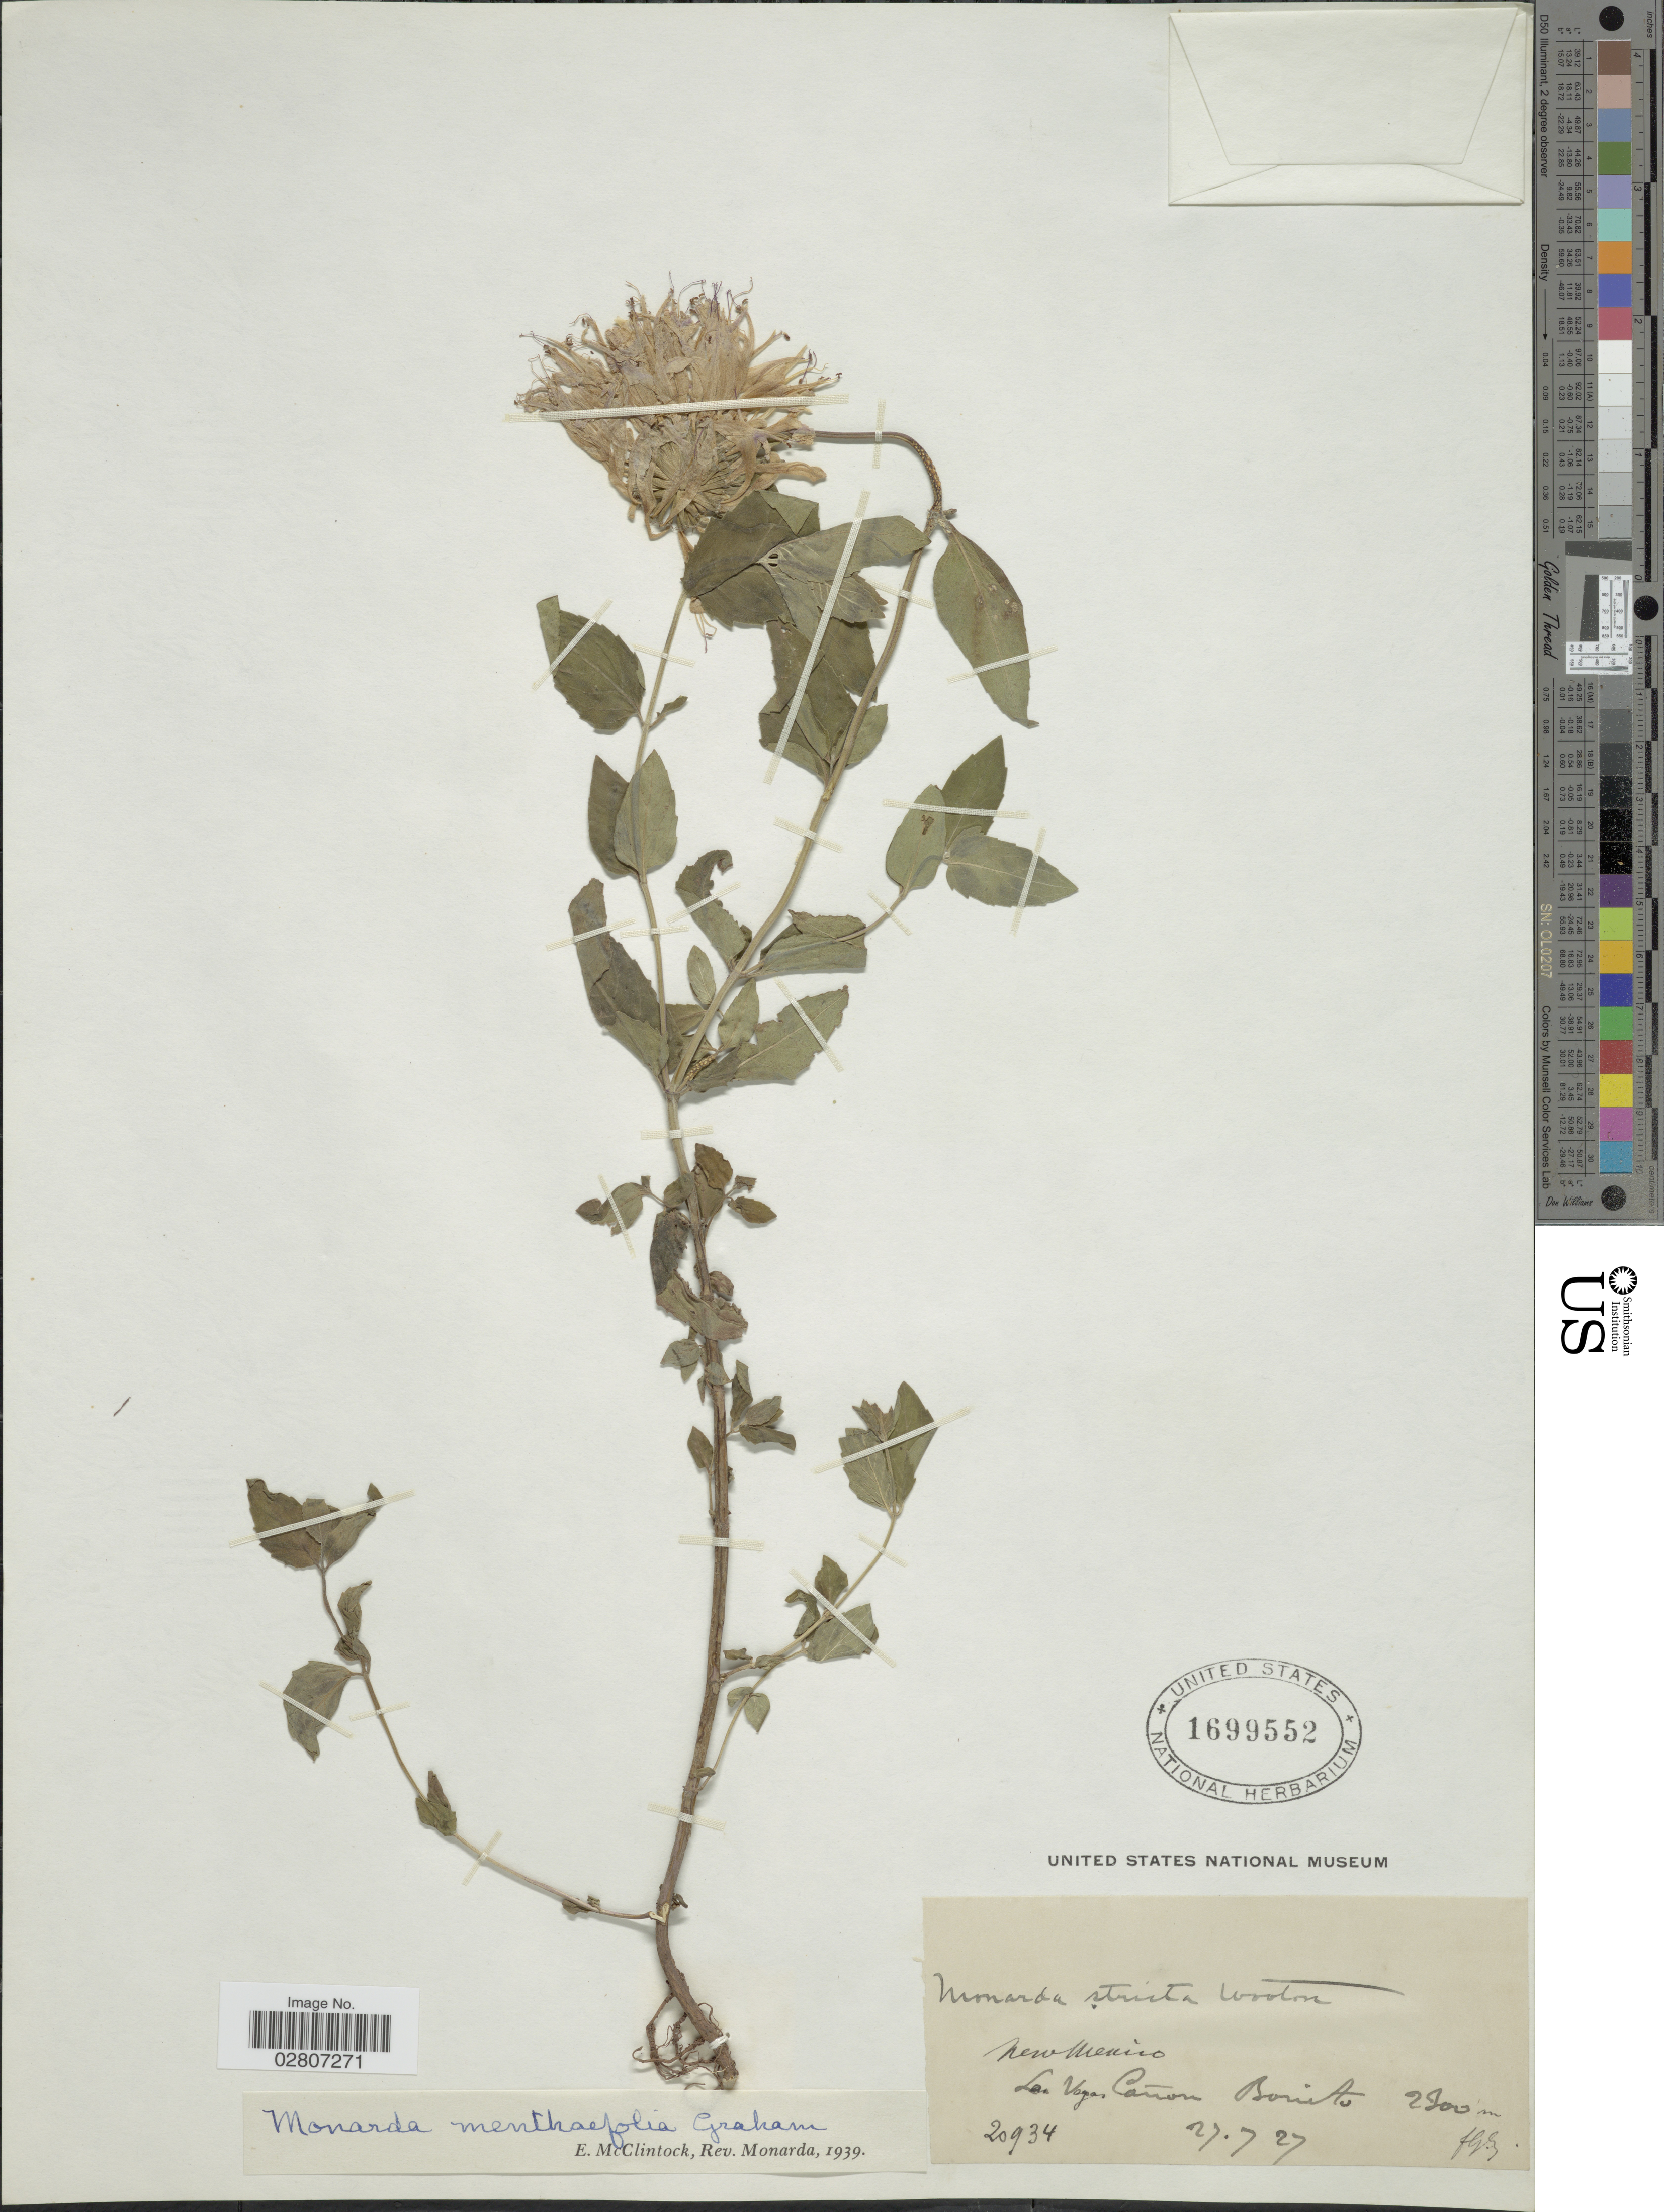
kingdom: Plantae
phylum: Tracheophyta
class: Magnoliopsida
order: Lamiales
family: Lamiaceae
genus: Monarda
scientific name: Monarda fistulosa var. menthifolia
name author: (Graham) Fernald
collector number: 20934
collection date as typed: Transcribed d/m/y: 27/7/27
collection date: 1927-07-27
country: United States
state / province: New Mexico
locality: Las Vegas Cañon, Bonito [Collector illegible, but based on dates & collection number, probably Fr. G. Arsene]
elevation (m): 2300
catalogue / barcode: US 1699552